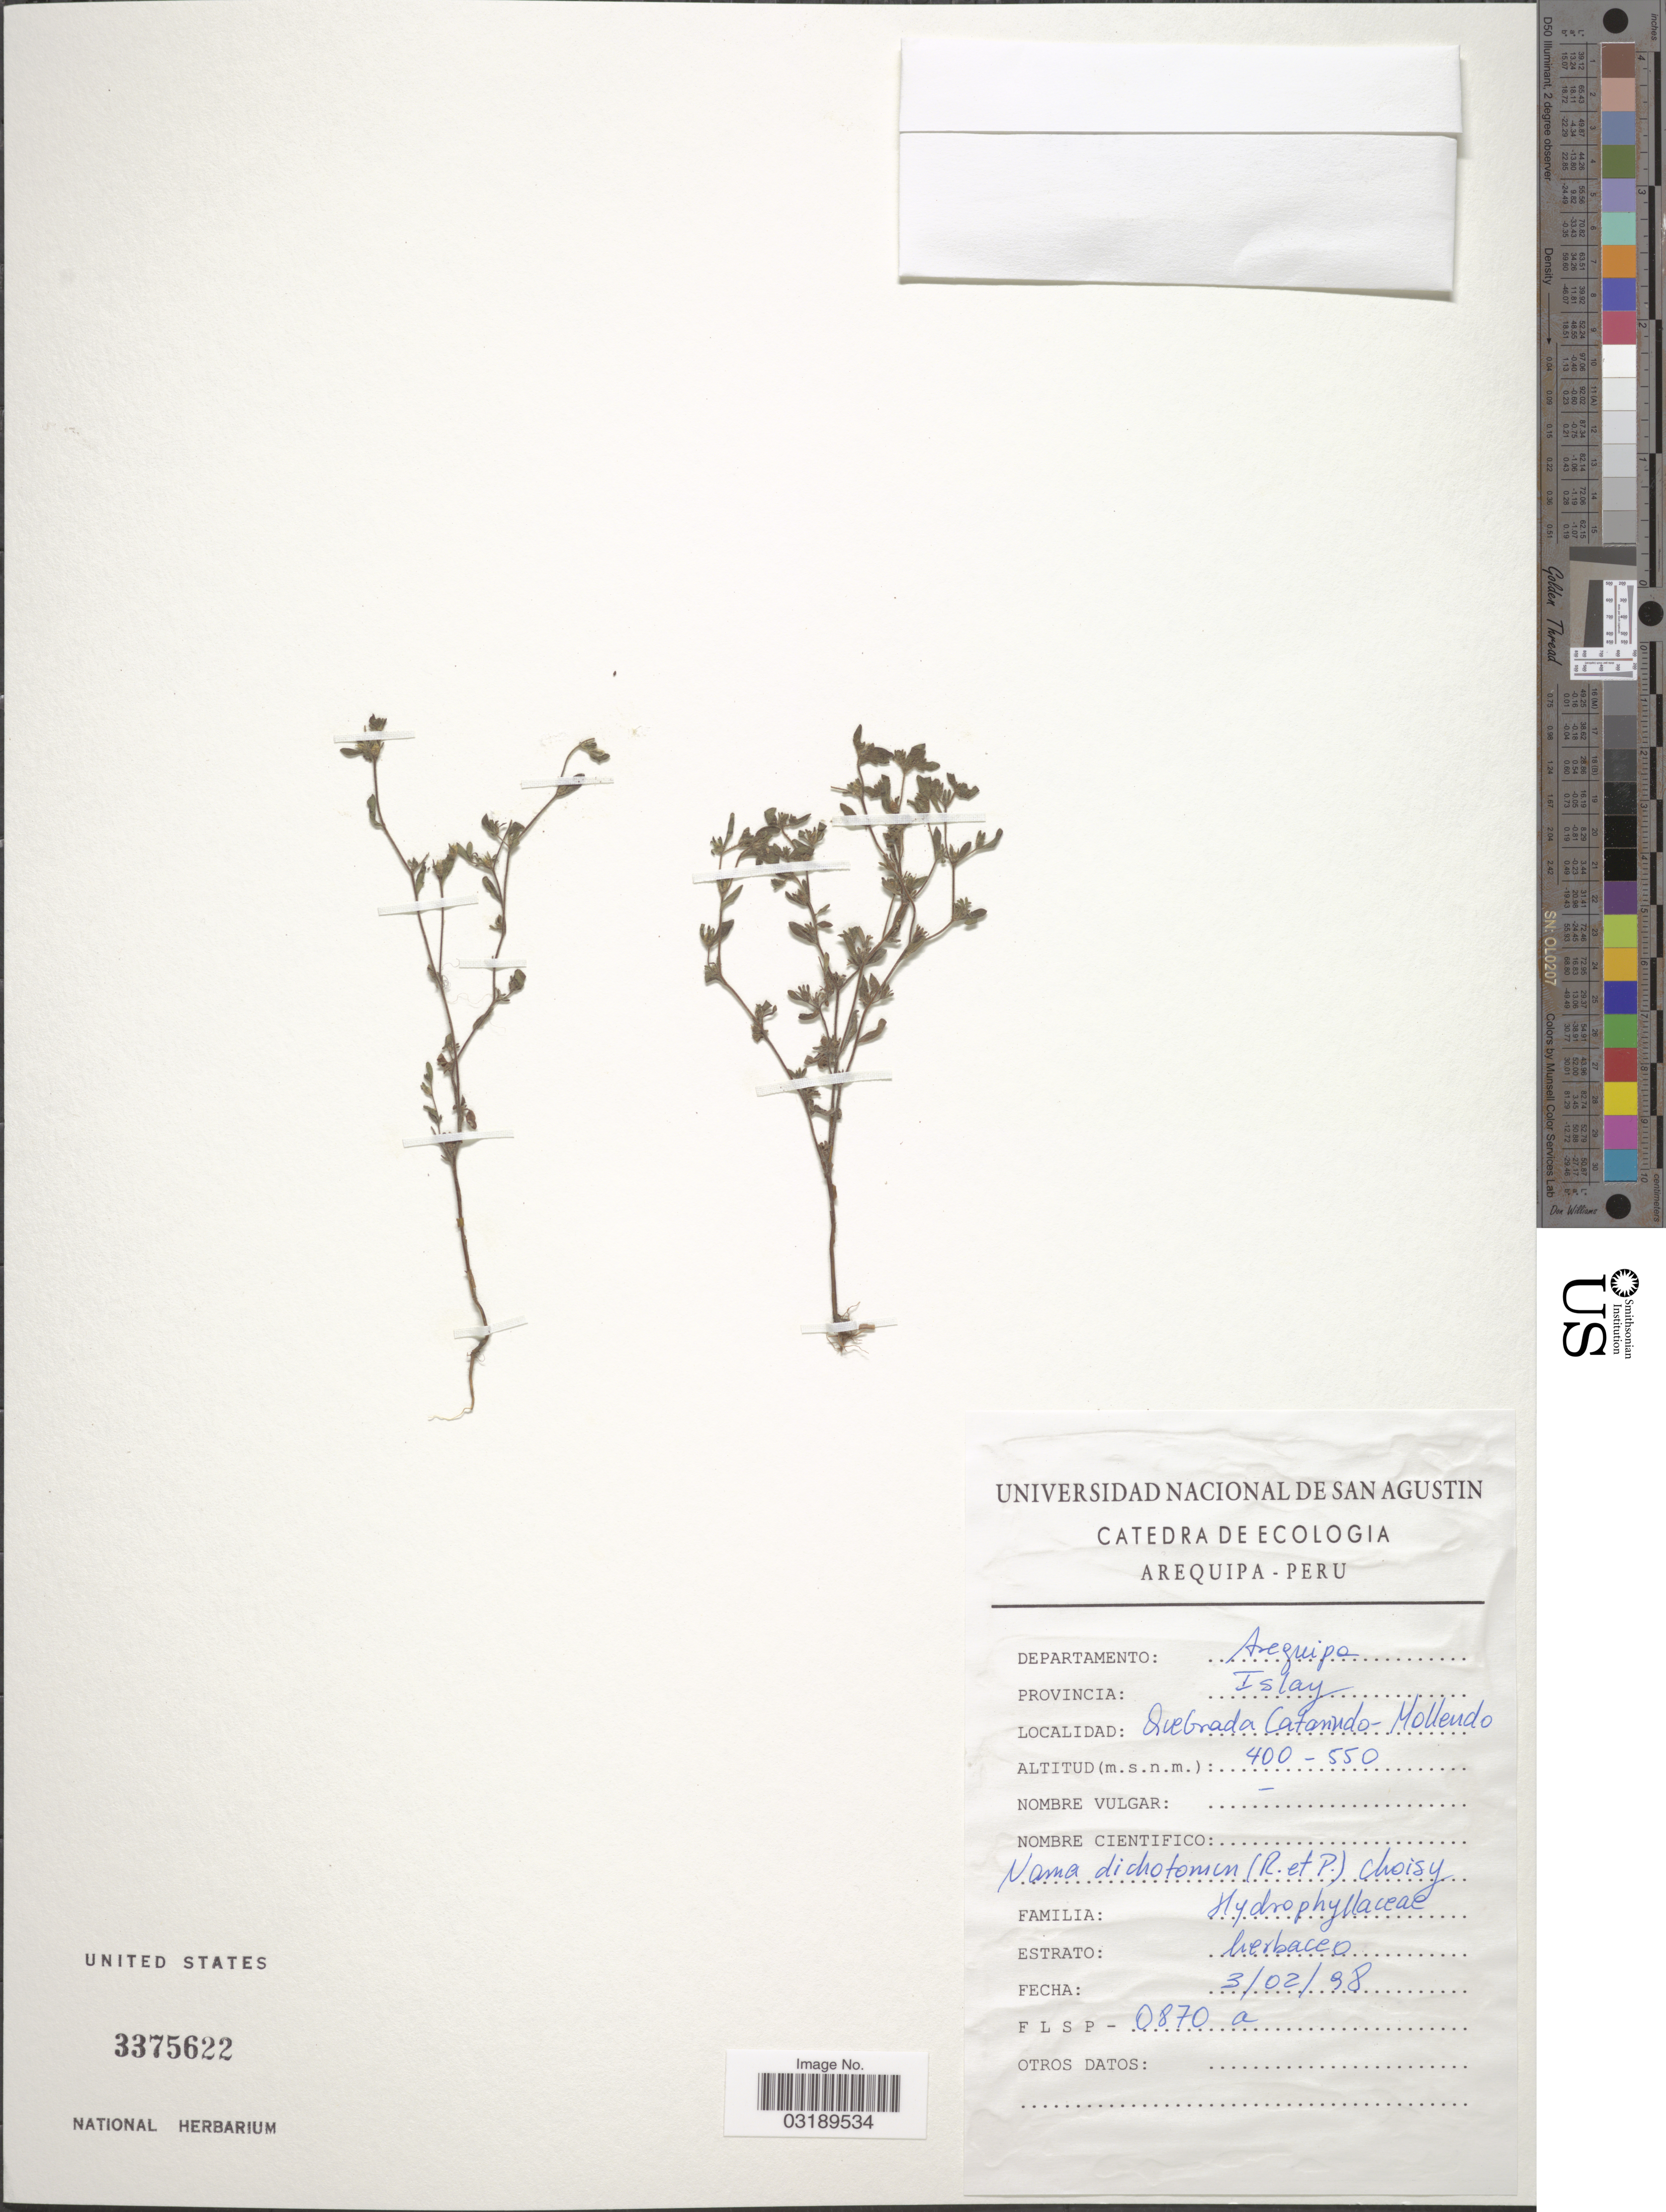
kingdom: Plantae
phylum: Tracheophyta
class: Magnoliopsida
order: Boraginales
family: Namaceae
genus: Nama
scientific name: Nama dichotoma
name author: (Ruiz & Pav.) Choisy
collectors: F. L. S. P.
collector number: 0870a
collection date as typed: Transcribed d/m/y: 3/2/98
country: Peru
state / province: Arequipa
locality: Quebrada Catarindo - Mollendo, Provincia Islay, Departamento Arequipa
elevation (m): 400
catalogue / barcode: US 3375622